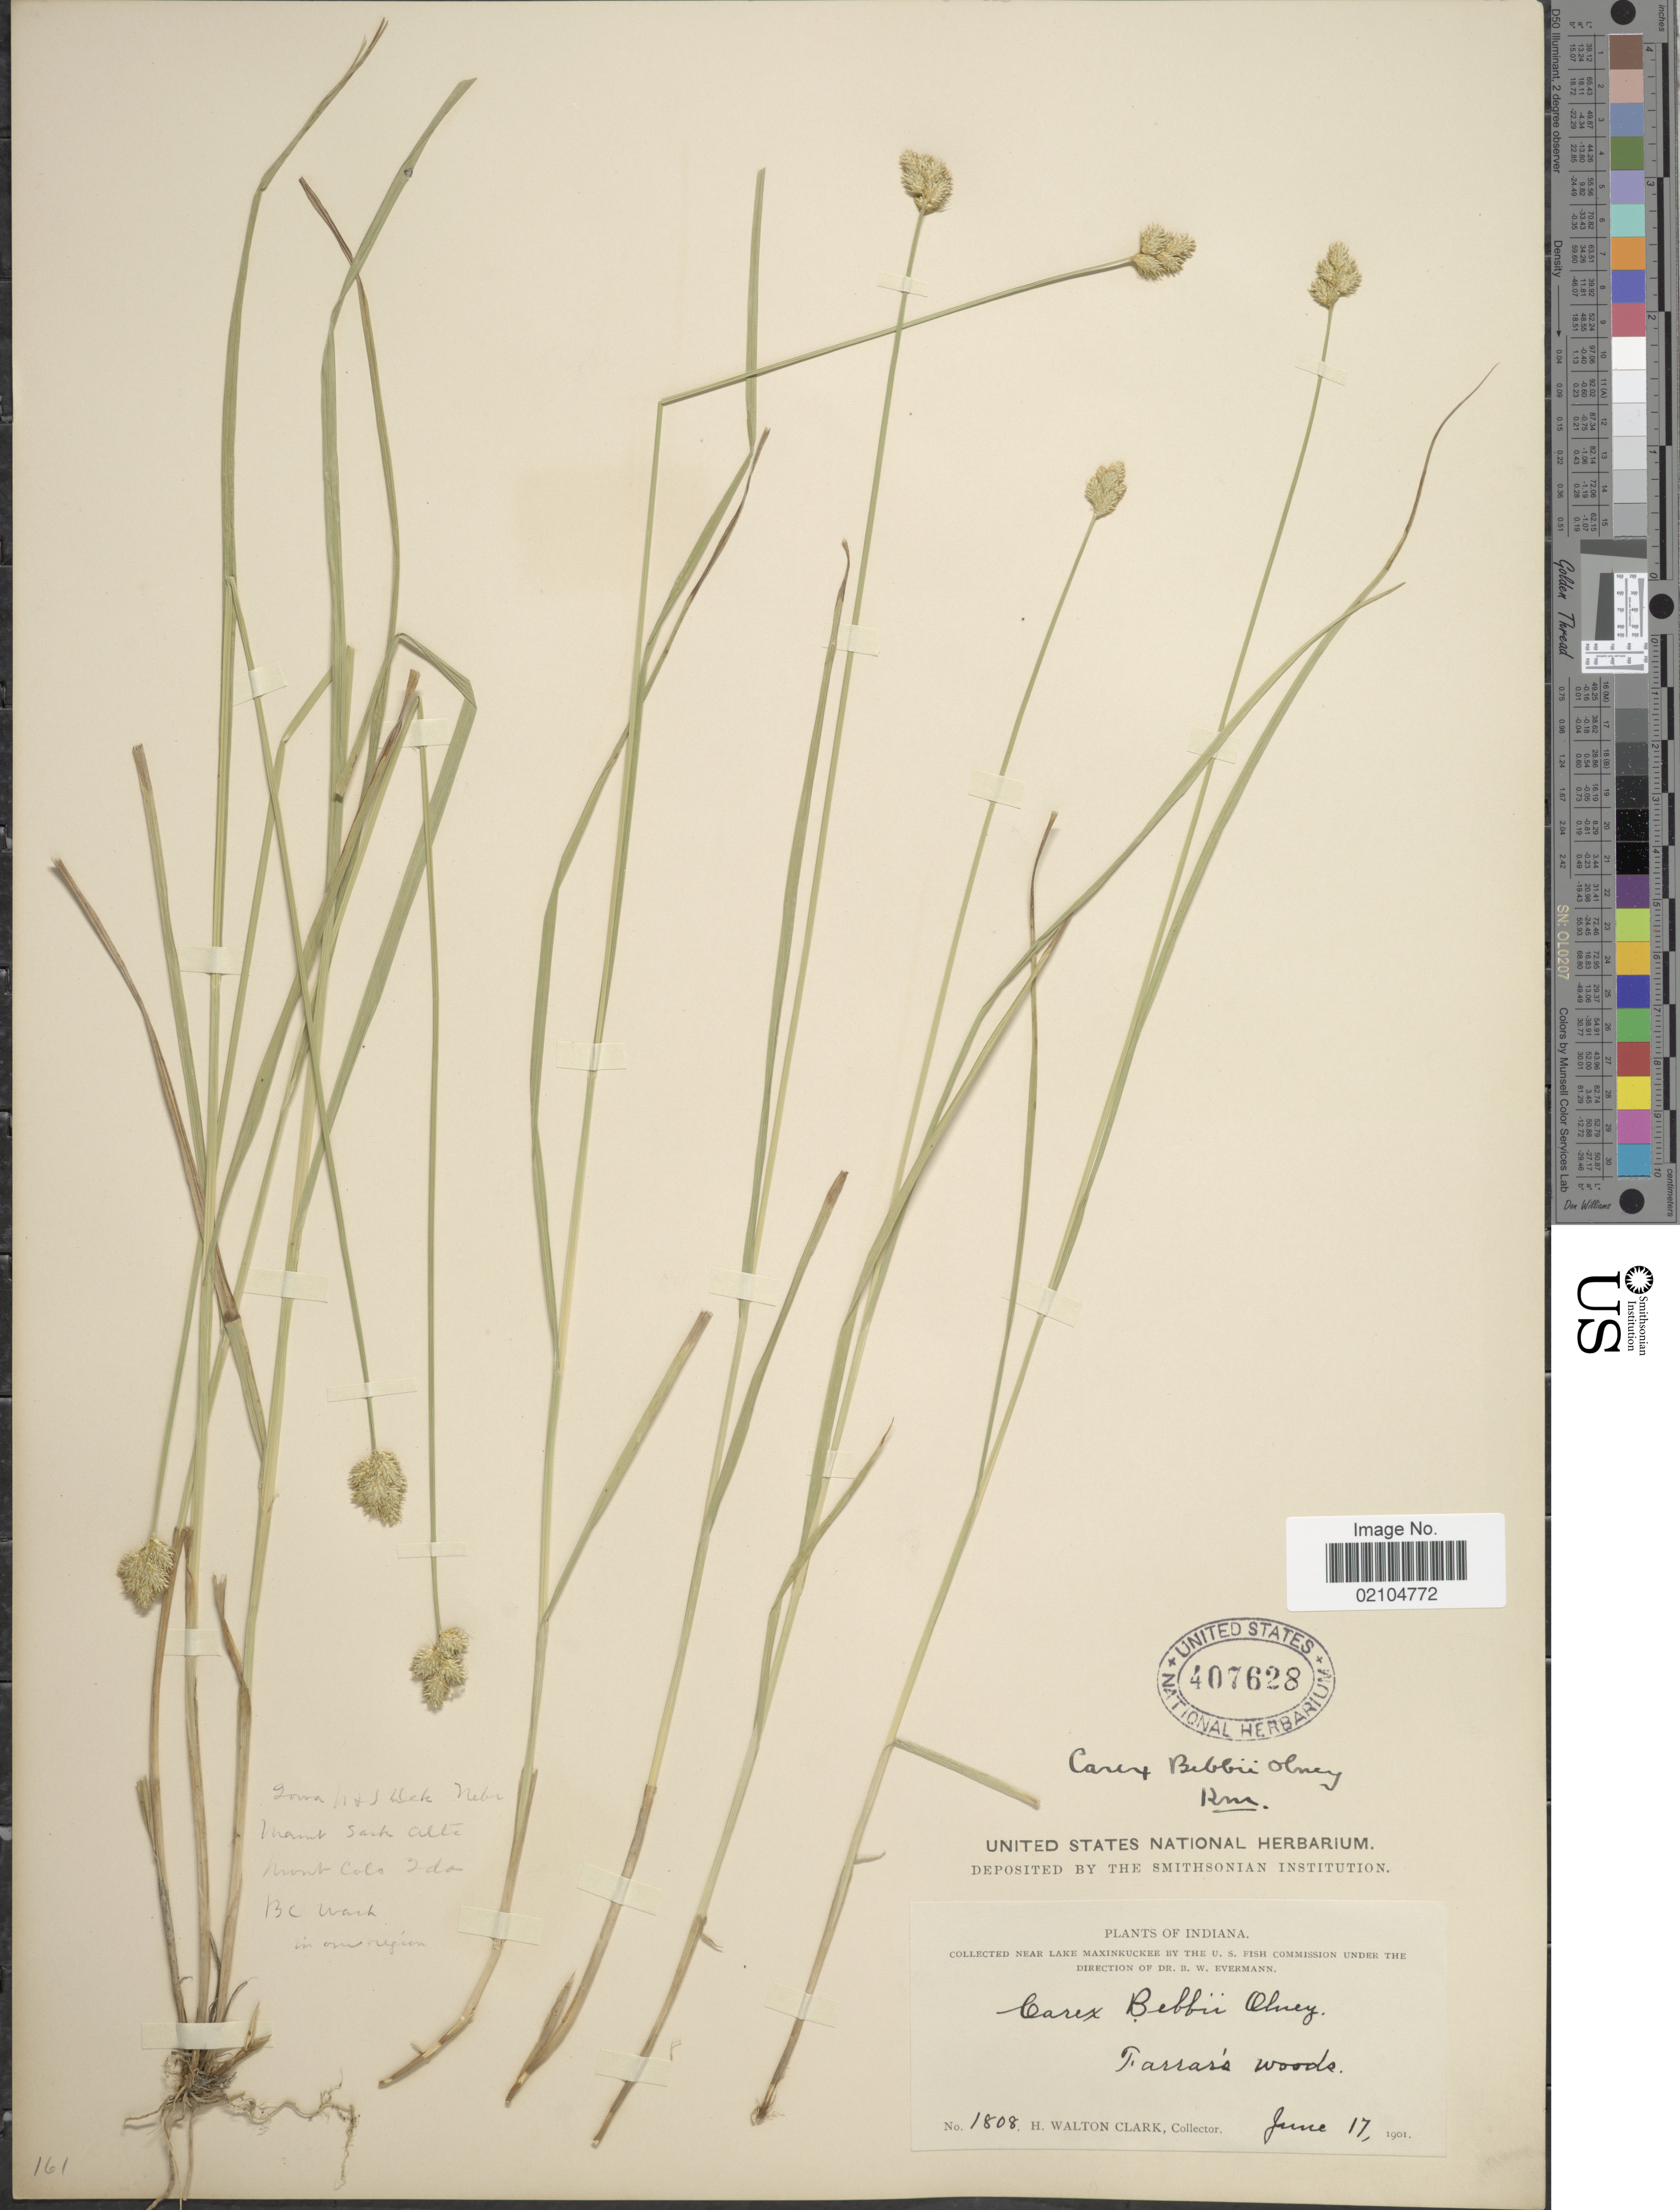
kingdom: Plantae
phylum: Tracheophyta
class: Liliopsida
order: Poales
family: Cyperaceae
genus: Carex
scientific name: Carex bebbii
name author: (L.H. Bailey) Olney ex Fernald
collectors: H. W. Clark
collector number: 1808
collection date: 1901-06-17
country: United States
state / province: Indiana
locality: Near Lake Maxinkuckee, Farrar's woods.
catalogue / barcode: US 407628